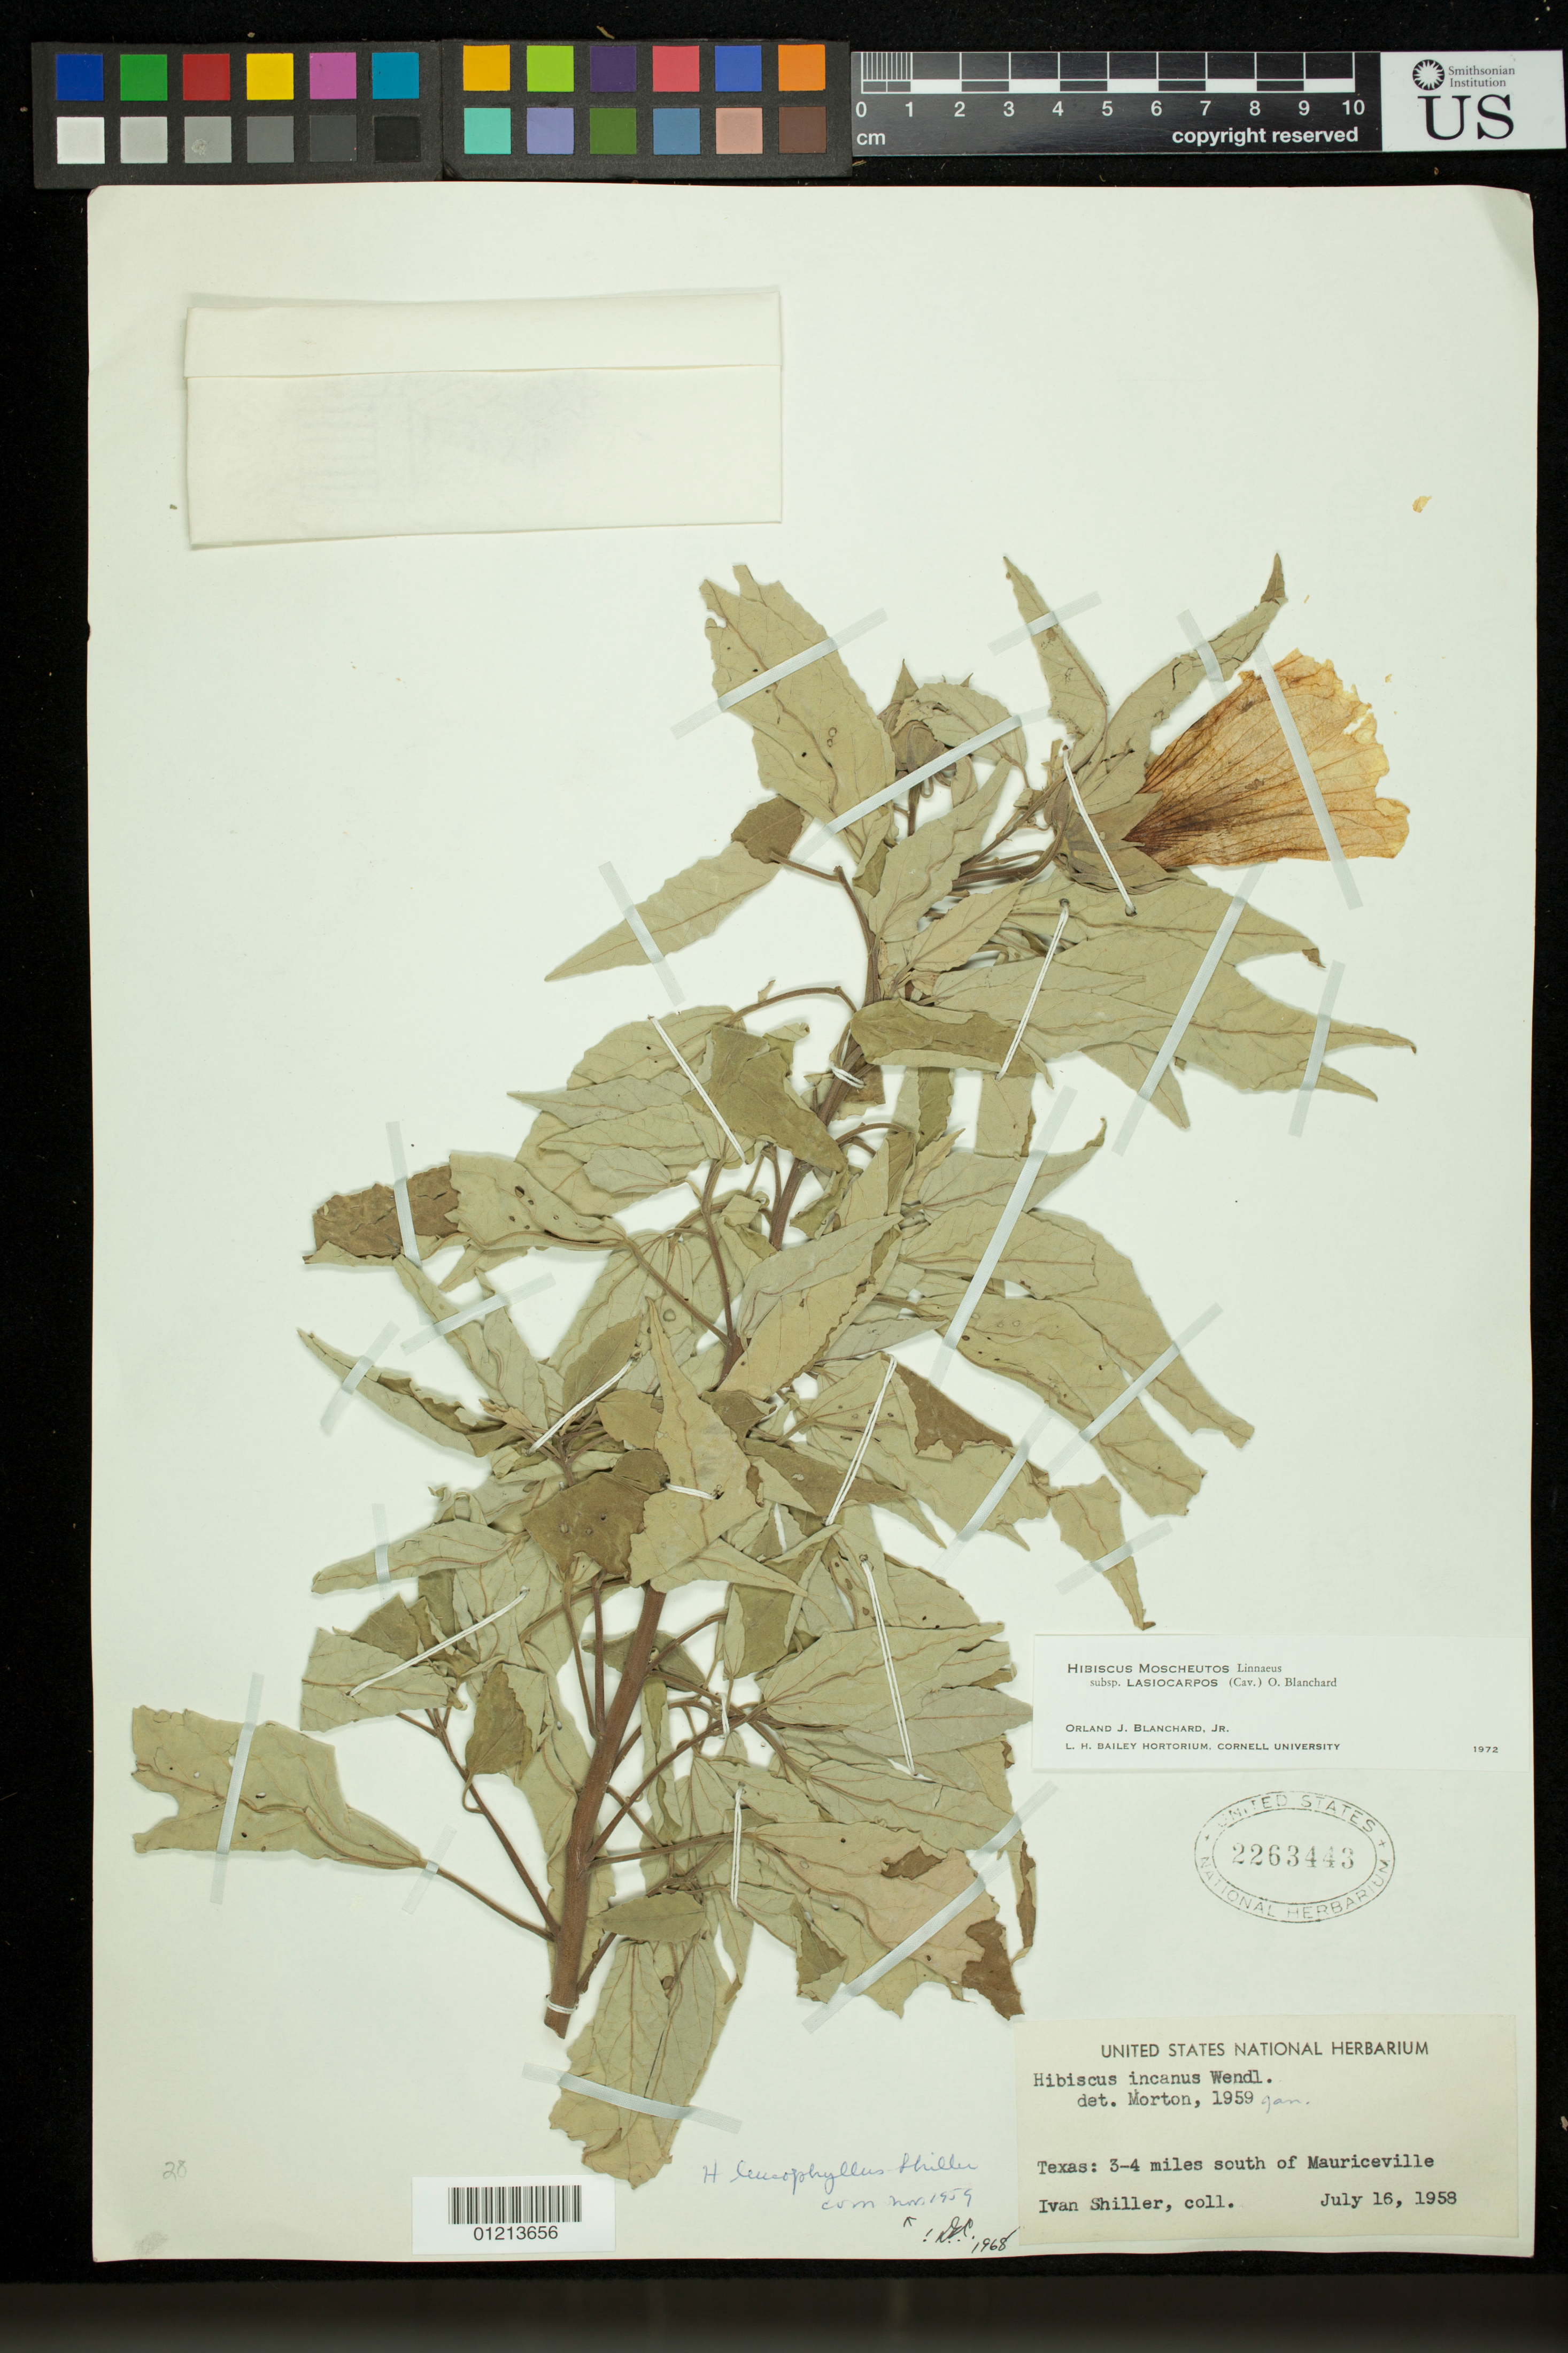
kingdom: Plantae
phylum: Tracheophyta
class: Magnoliopsida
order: Malvales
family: Malvaceae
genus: Hibiscus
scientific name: Hibiscus moscheutos subsp. lasiocarpos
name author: (Cav.) O.J. Blanch.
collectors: I. Shiller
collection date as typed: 16 Jul 1958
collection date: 1958-07-16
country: United States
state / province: Texas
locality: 3-4 miles south of Mauriceville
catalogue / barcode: US 2263443